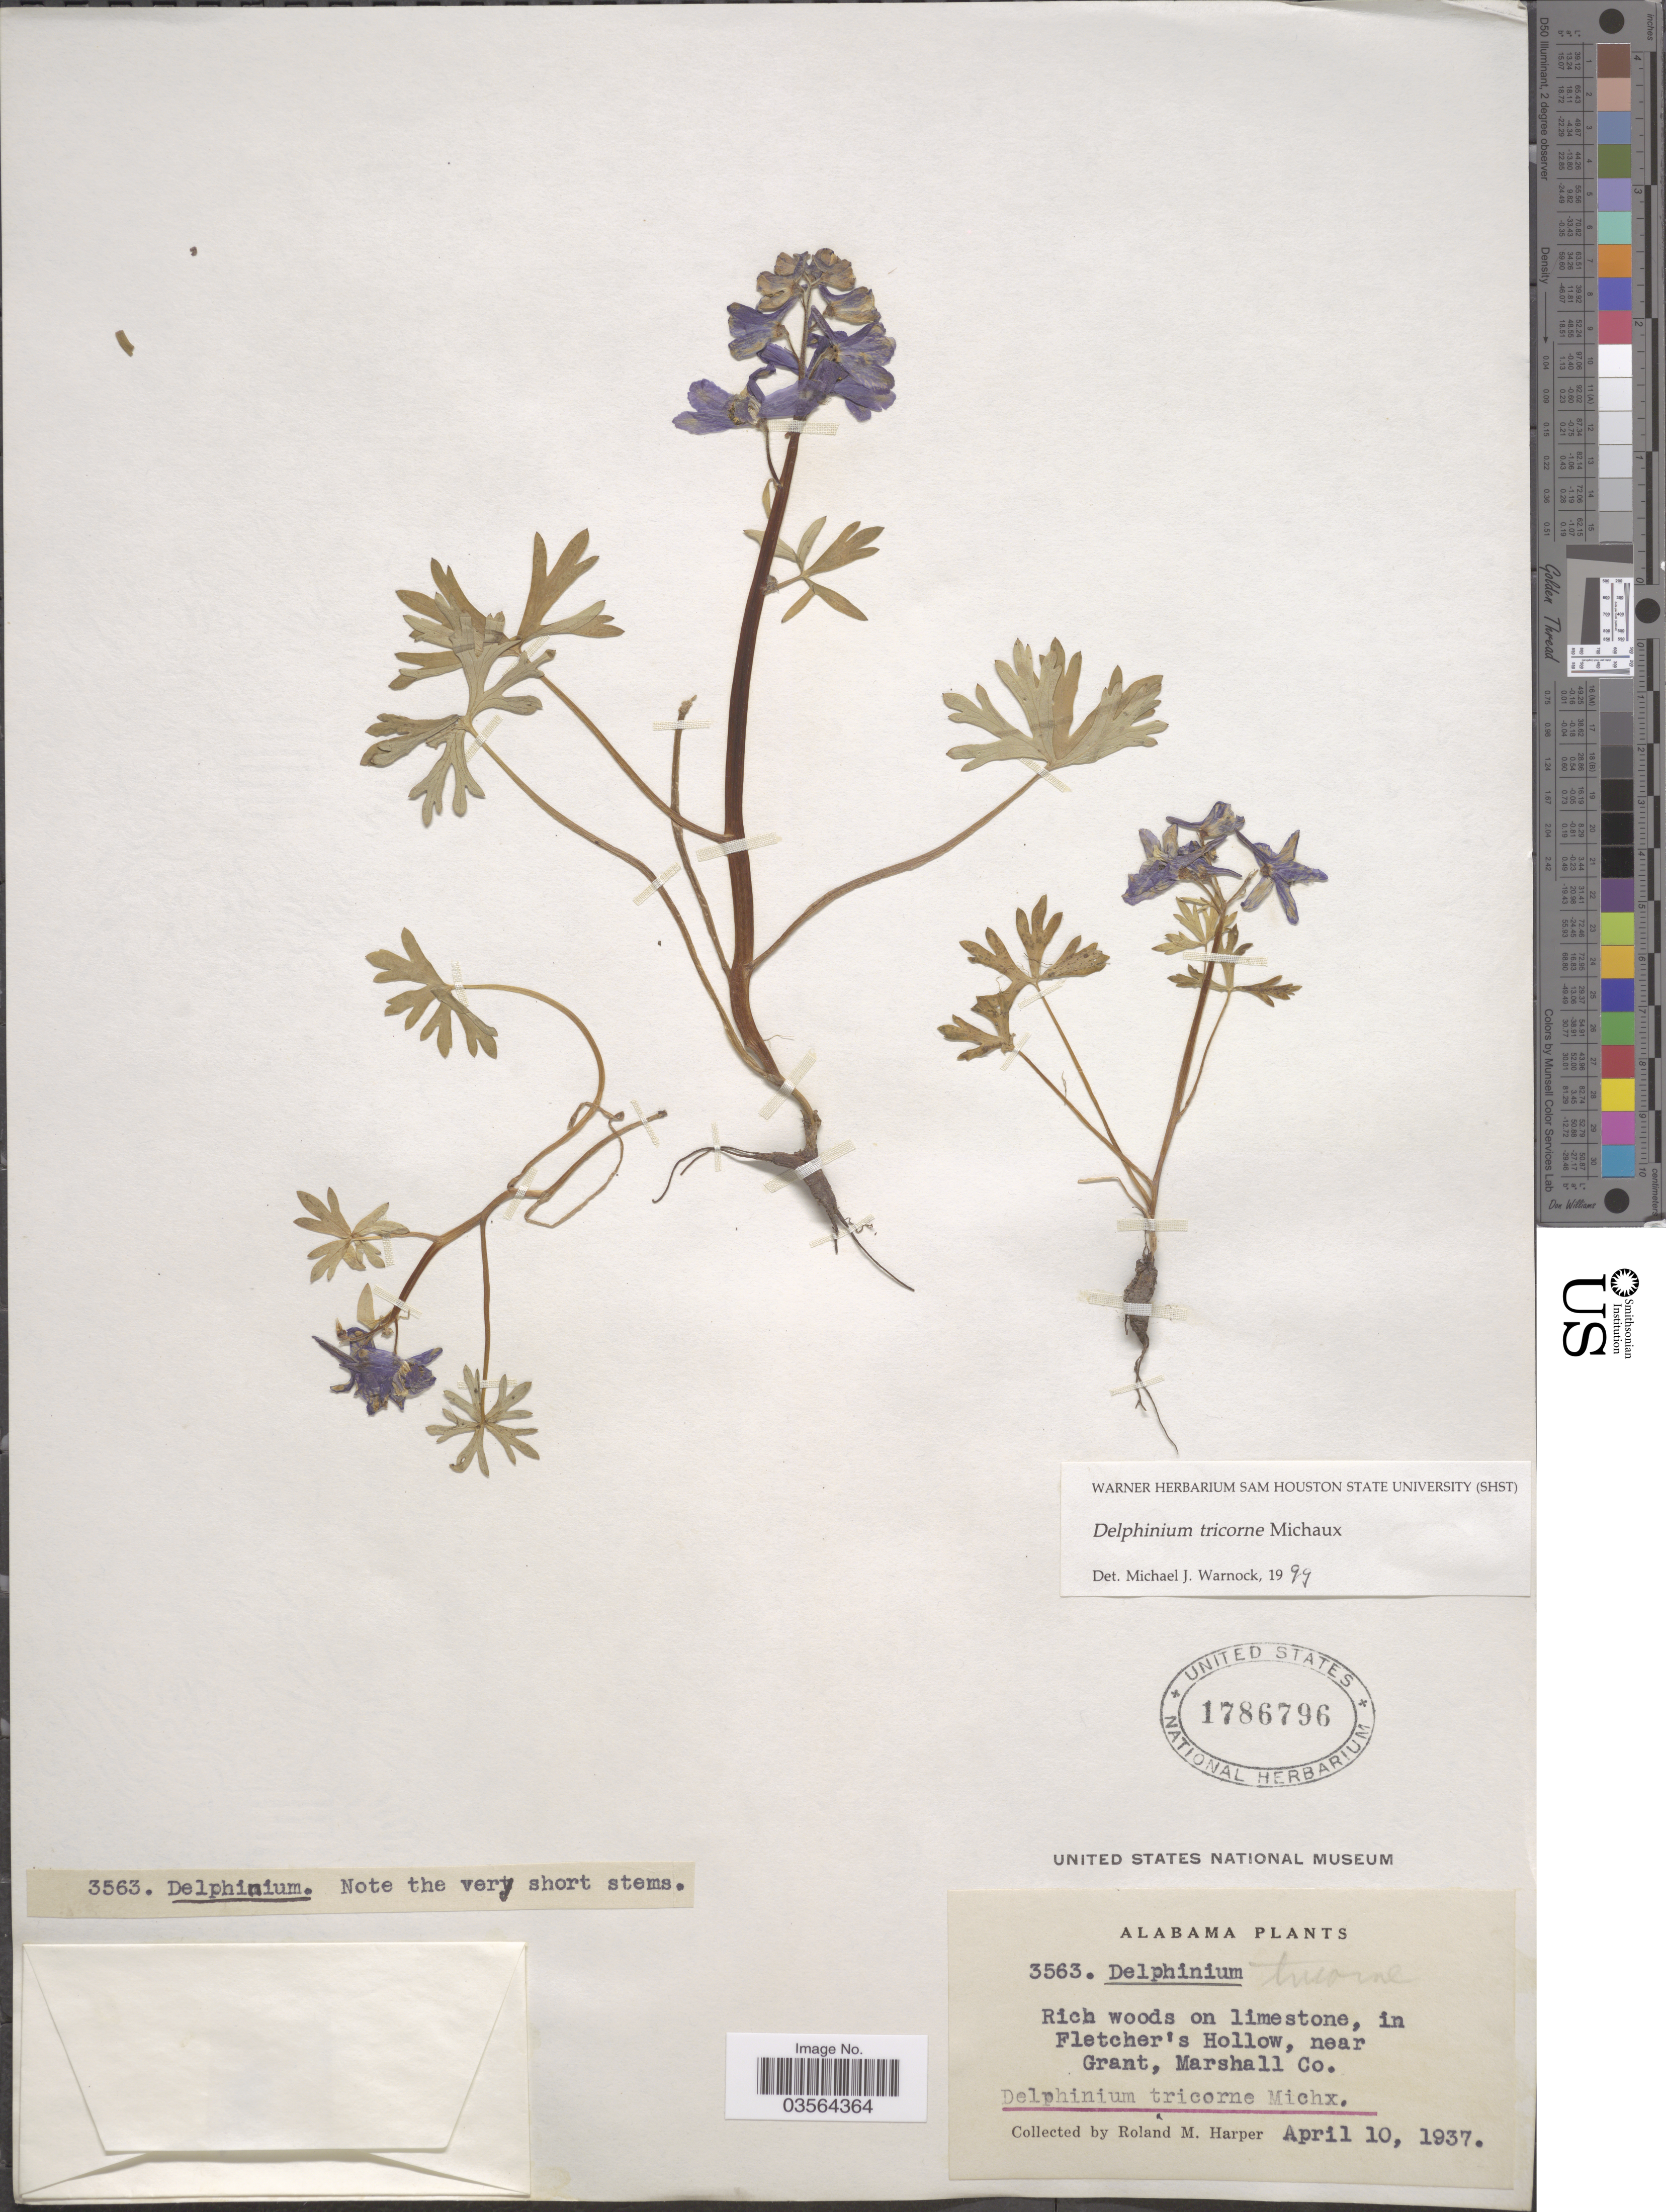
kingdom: Plantae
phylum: Tracheophyta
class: Magnoliopsida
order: Ranunculales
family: Ranunculaceae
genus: Delphinium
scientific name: Delphinium tricorne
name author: Michx.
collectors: R. M. Harper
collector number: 3563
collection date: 1937-04-10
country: United States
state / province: Alabama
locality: In Fletcher's Hollow, near Grant, Marshall Co.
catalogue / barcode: US 1786796